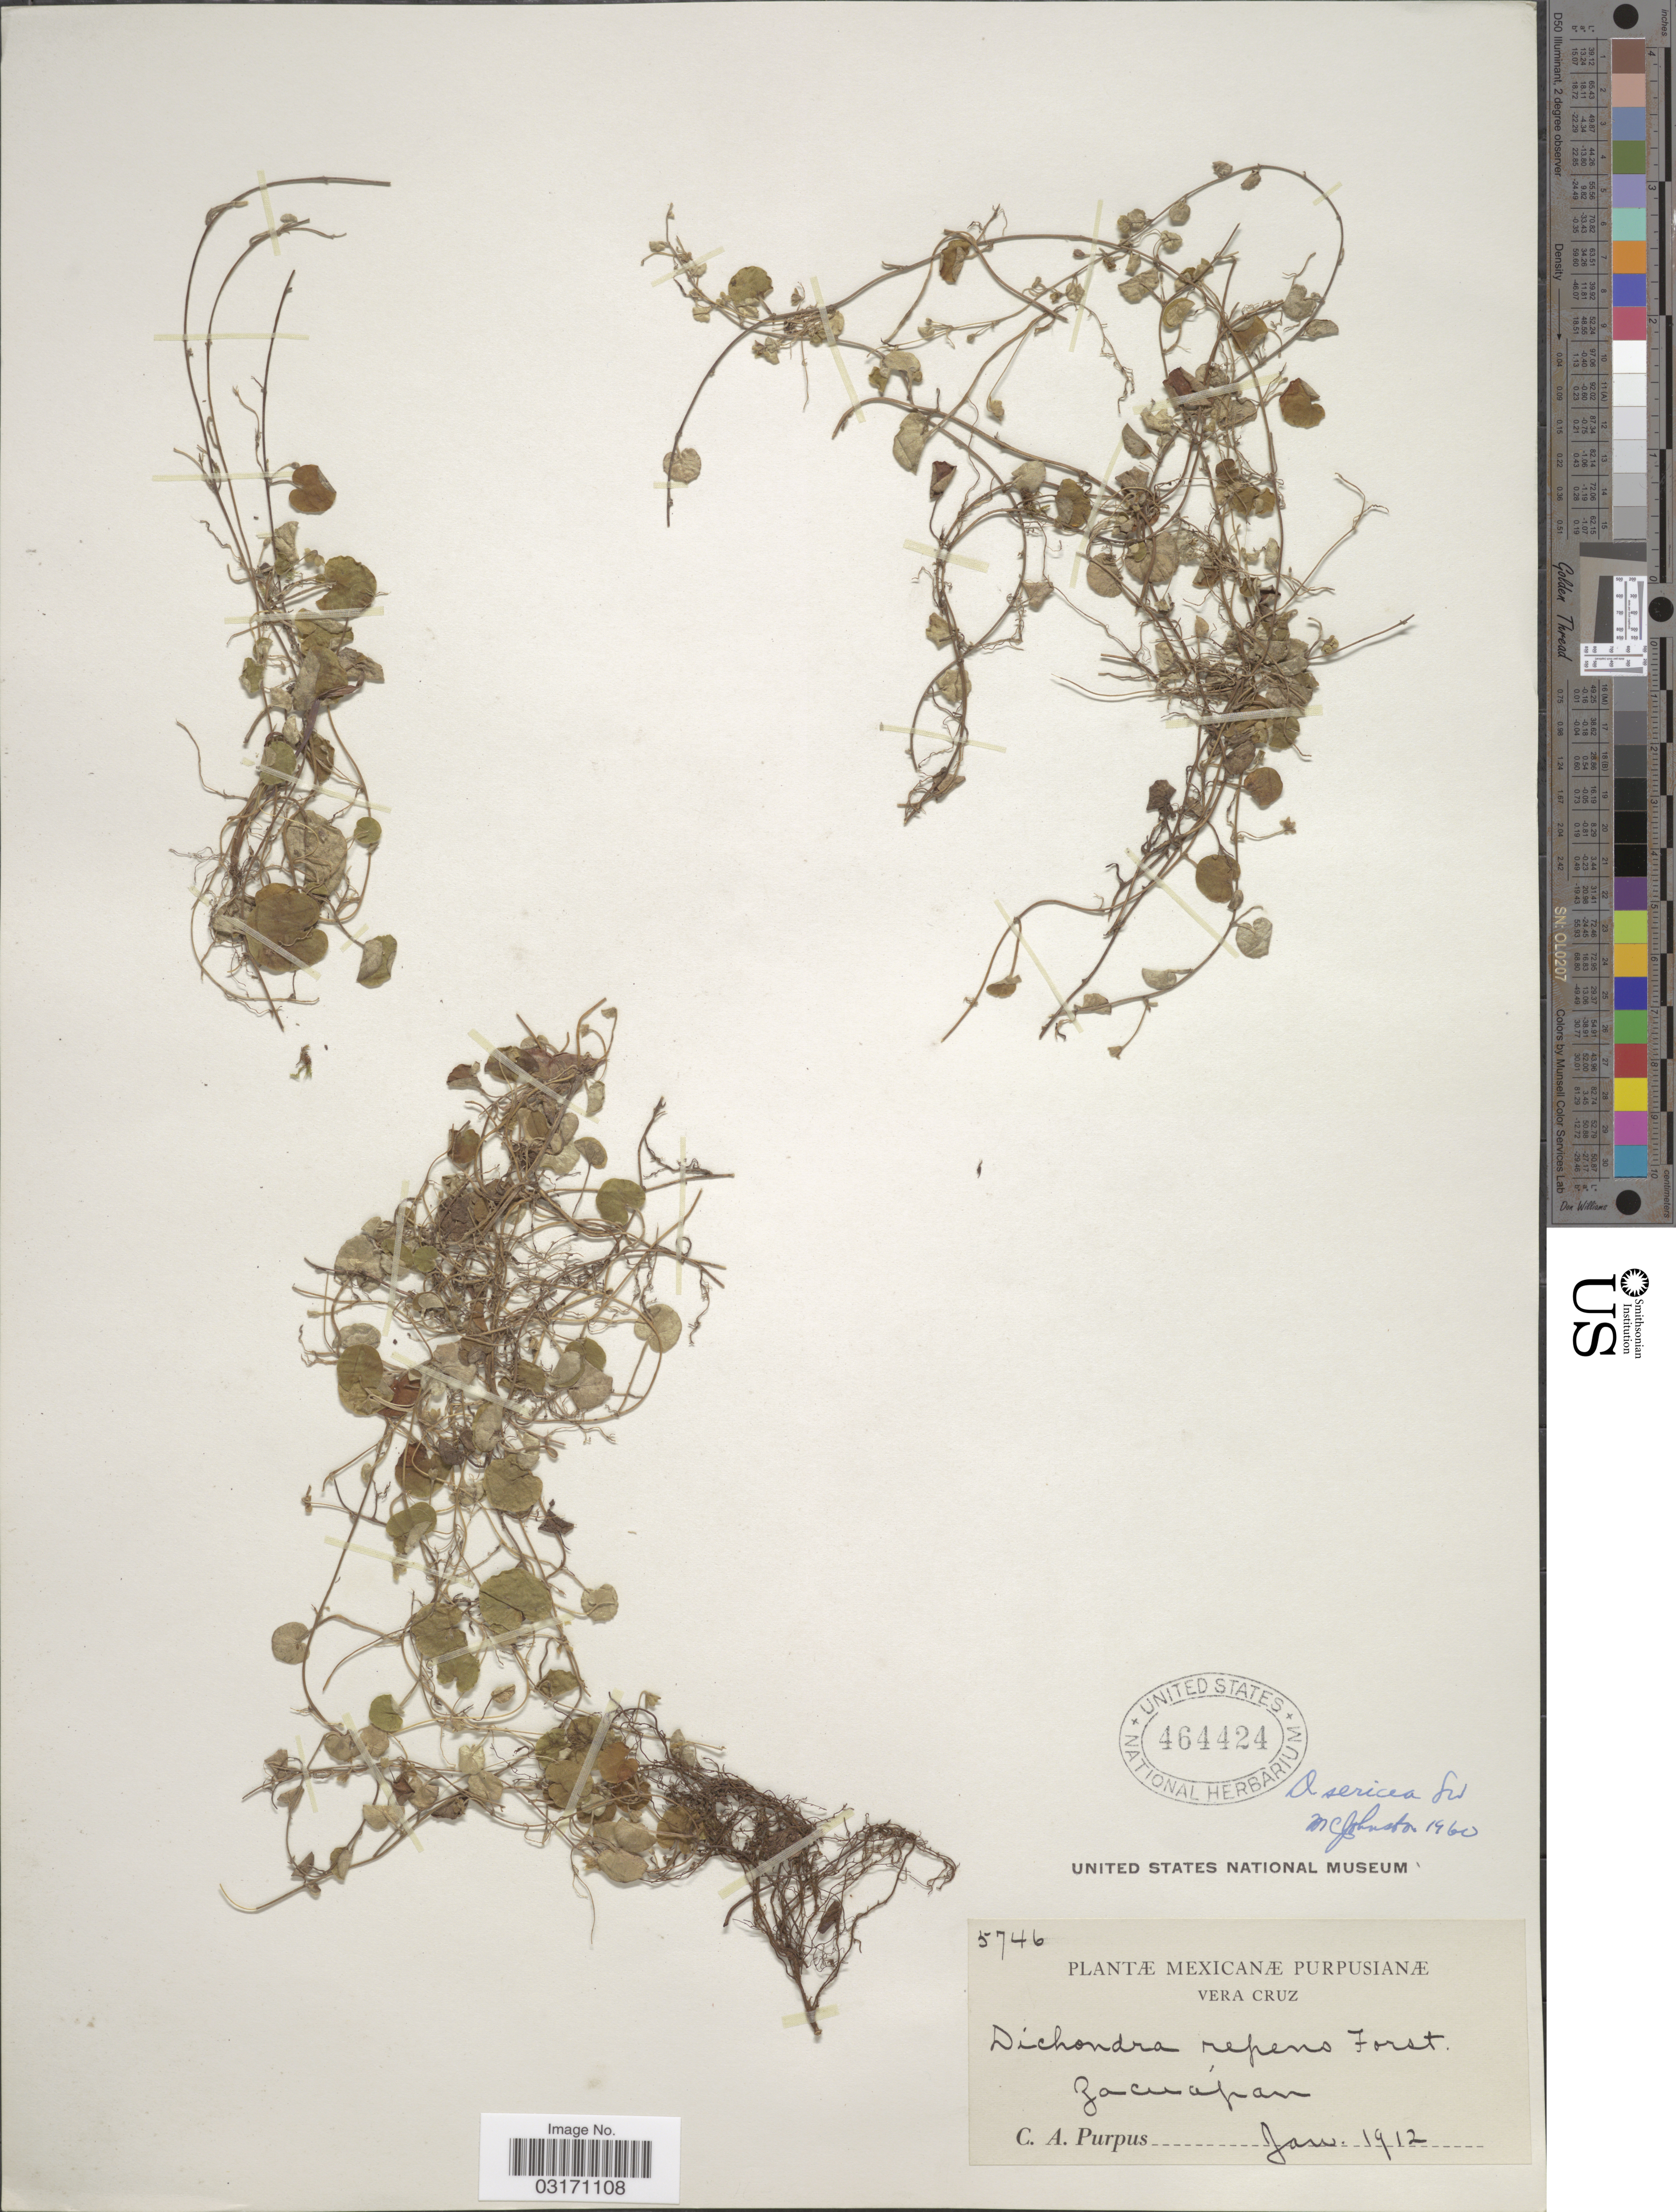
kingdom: Plantae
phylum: Tracheophyta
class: Magnoliopsida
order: Solanales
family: Convolvulaceae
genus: Dichondra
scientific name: Dichondra sericea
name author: Sw.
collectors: C. A. Purpus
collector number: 5746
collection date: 1912-01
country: Mexico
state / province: Veracruz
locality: Vera Cruz. Zacuápan.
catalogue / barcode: US 464424